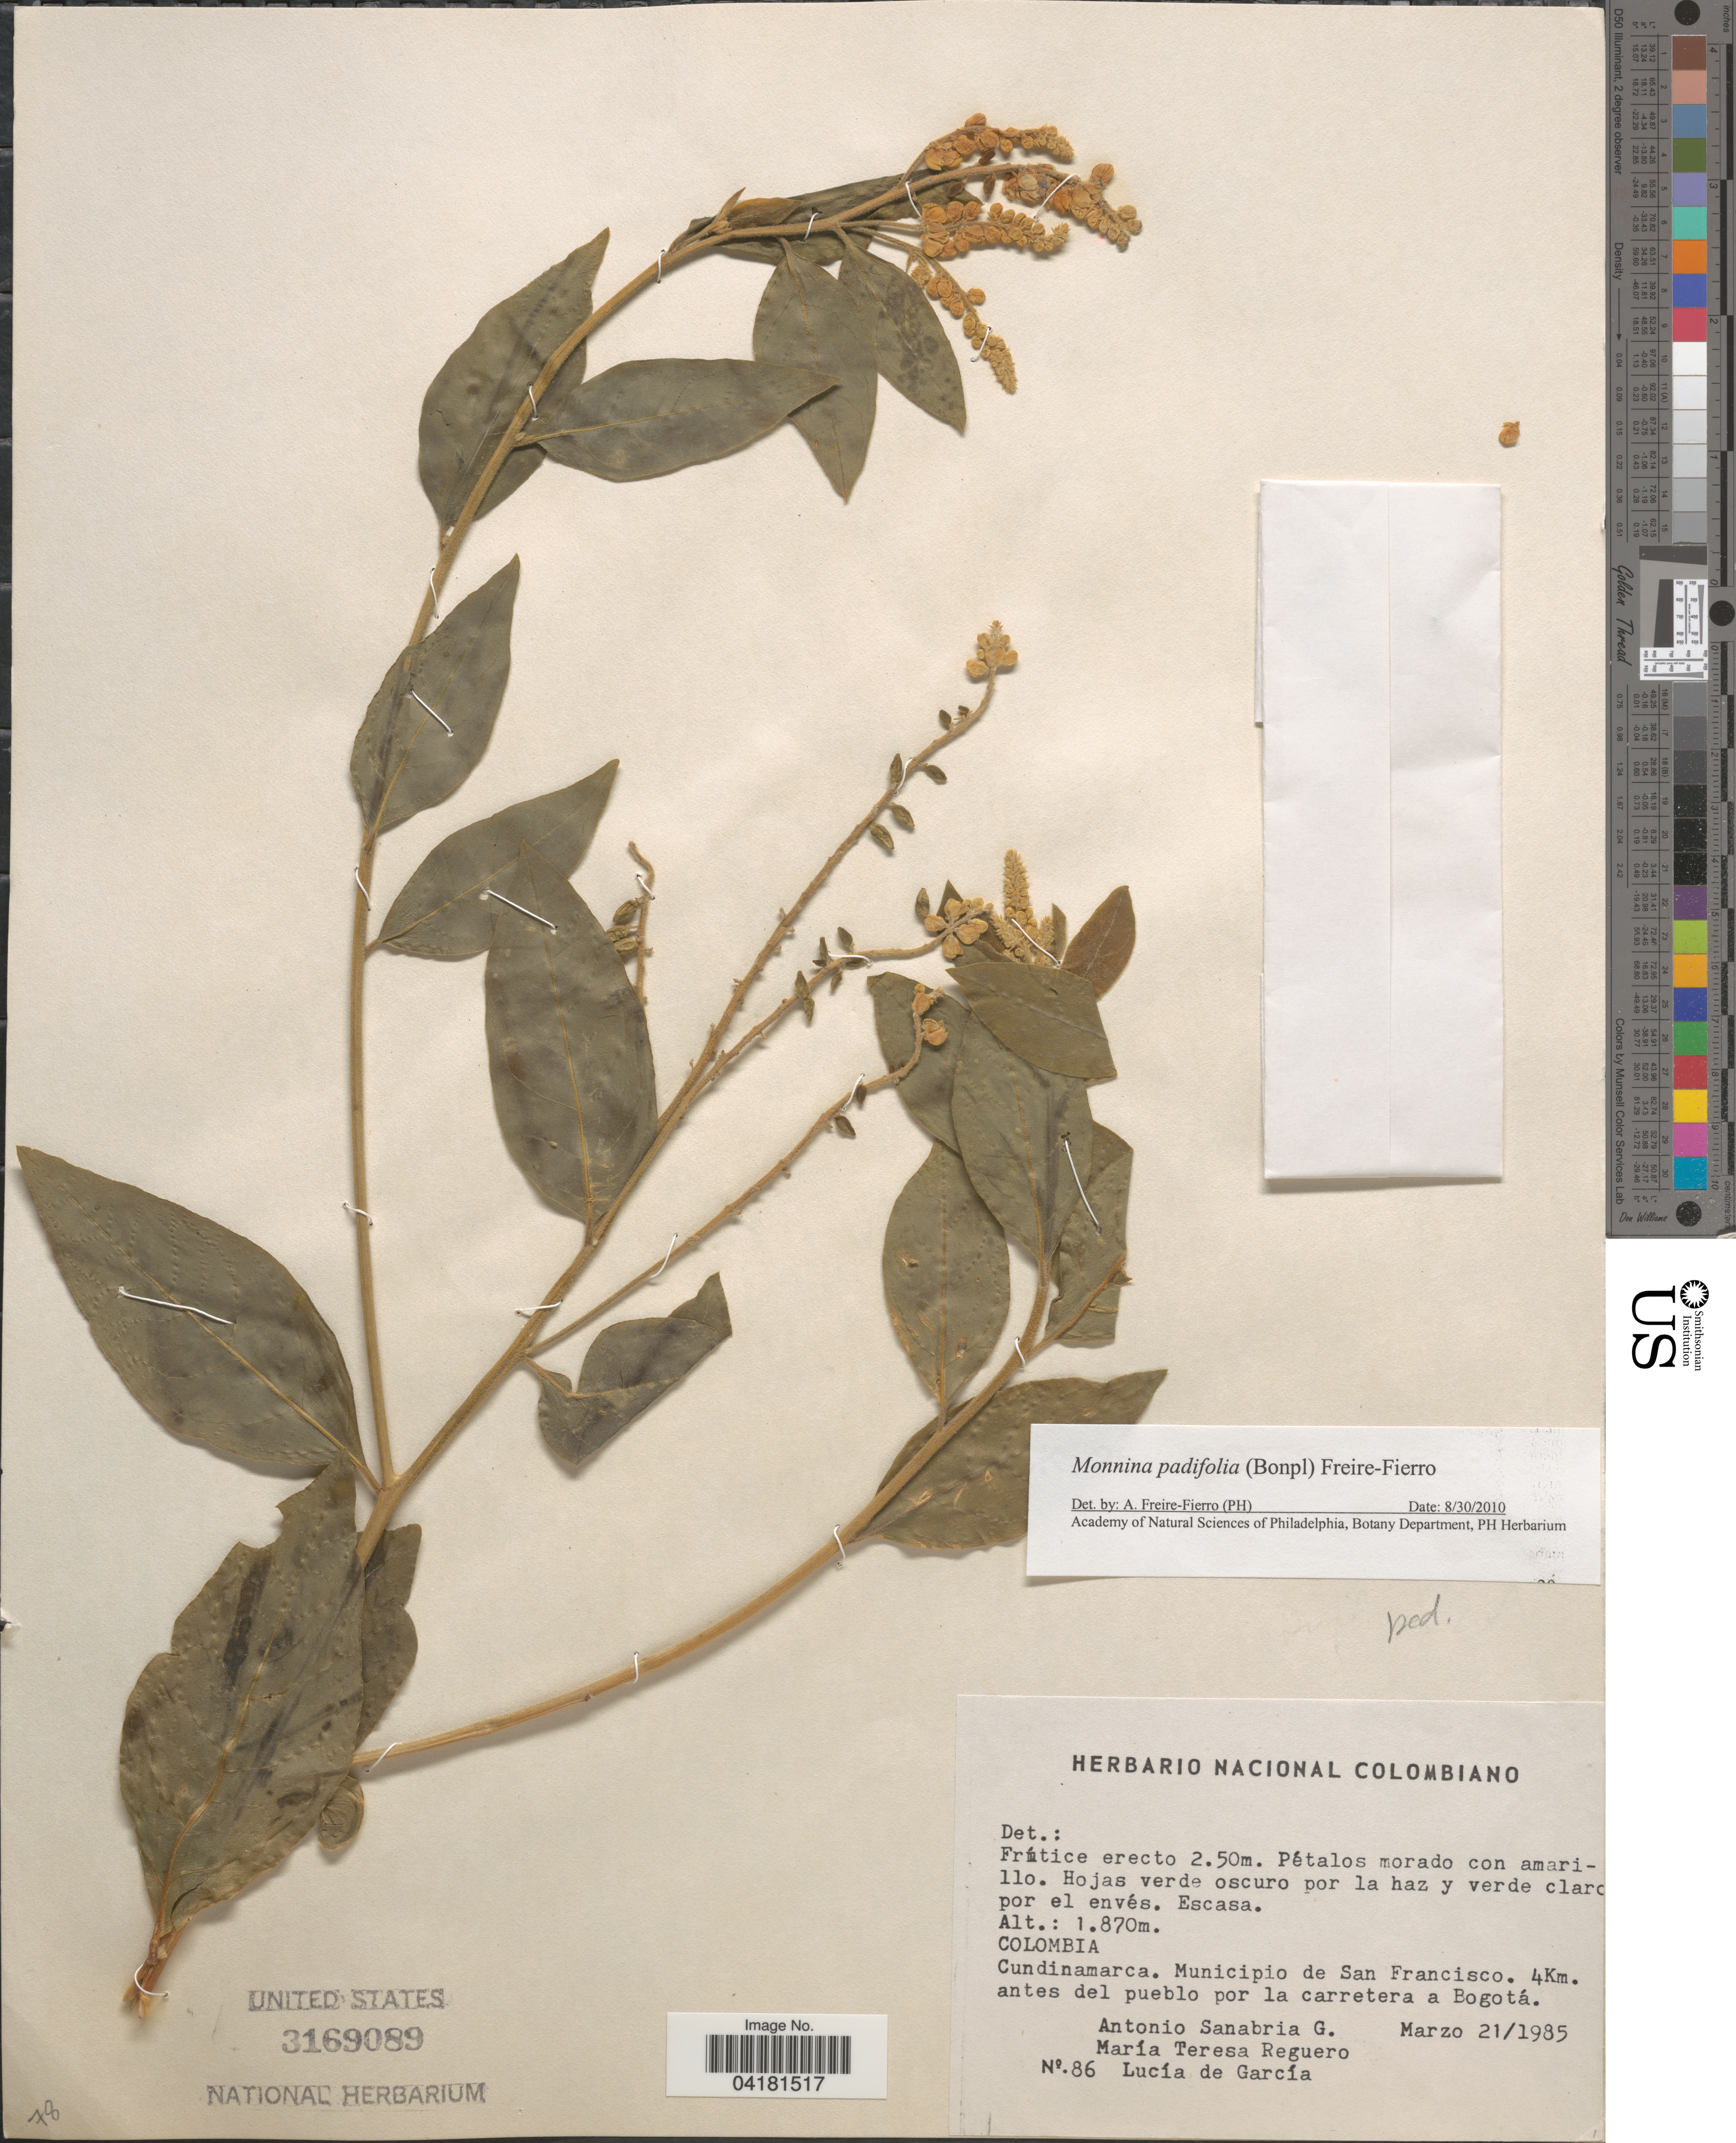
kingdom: Plantae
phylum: Tracheophyta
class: Magnoliopsida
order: Fabales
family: Polygalaceae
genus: Monnina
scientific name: Monnina padifolia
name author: (Bonpl.) Freire-Fierro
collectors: A. Sanabria G., M. Reguero & L. De García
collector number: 86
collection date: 1985-03-21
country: Colombia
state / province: Cundinamarca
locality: Municipio de San Francisco. 4Km. antes del pueblo por la carretera a Bogotá.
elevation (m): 1870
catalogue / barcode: US 3169089